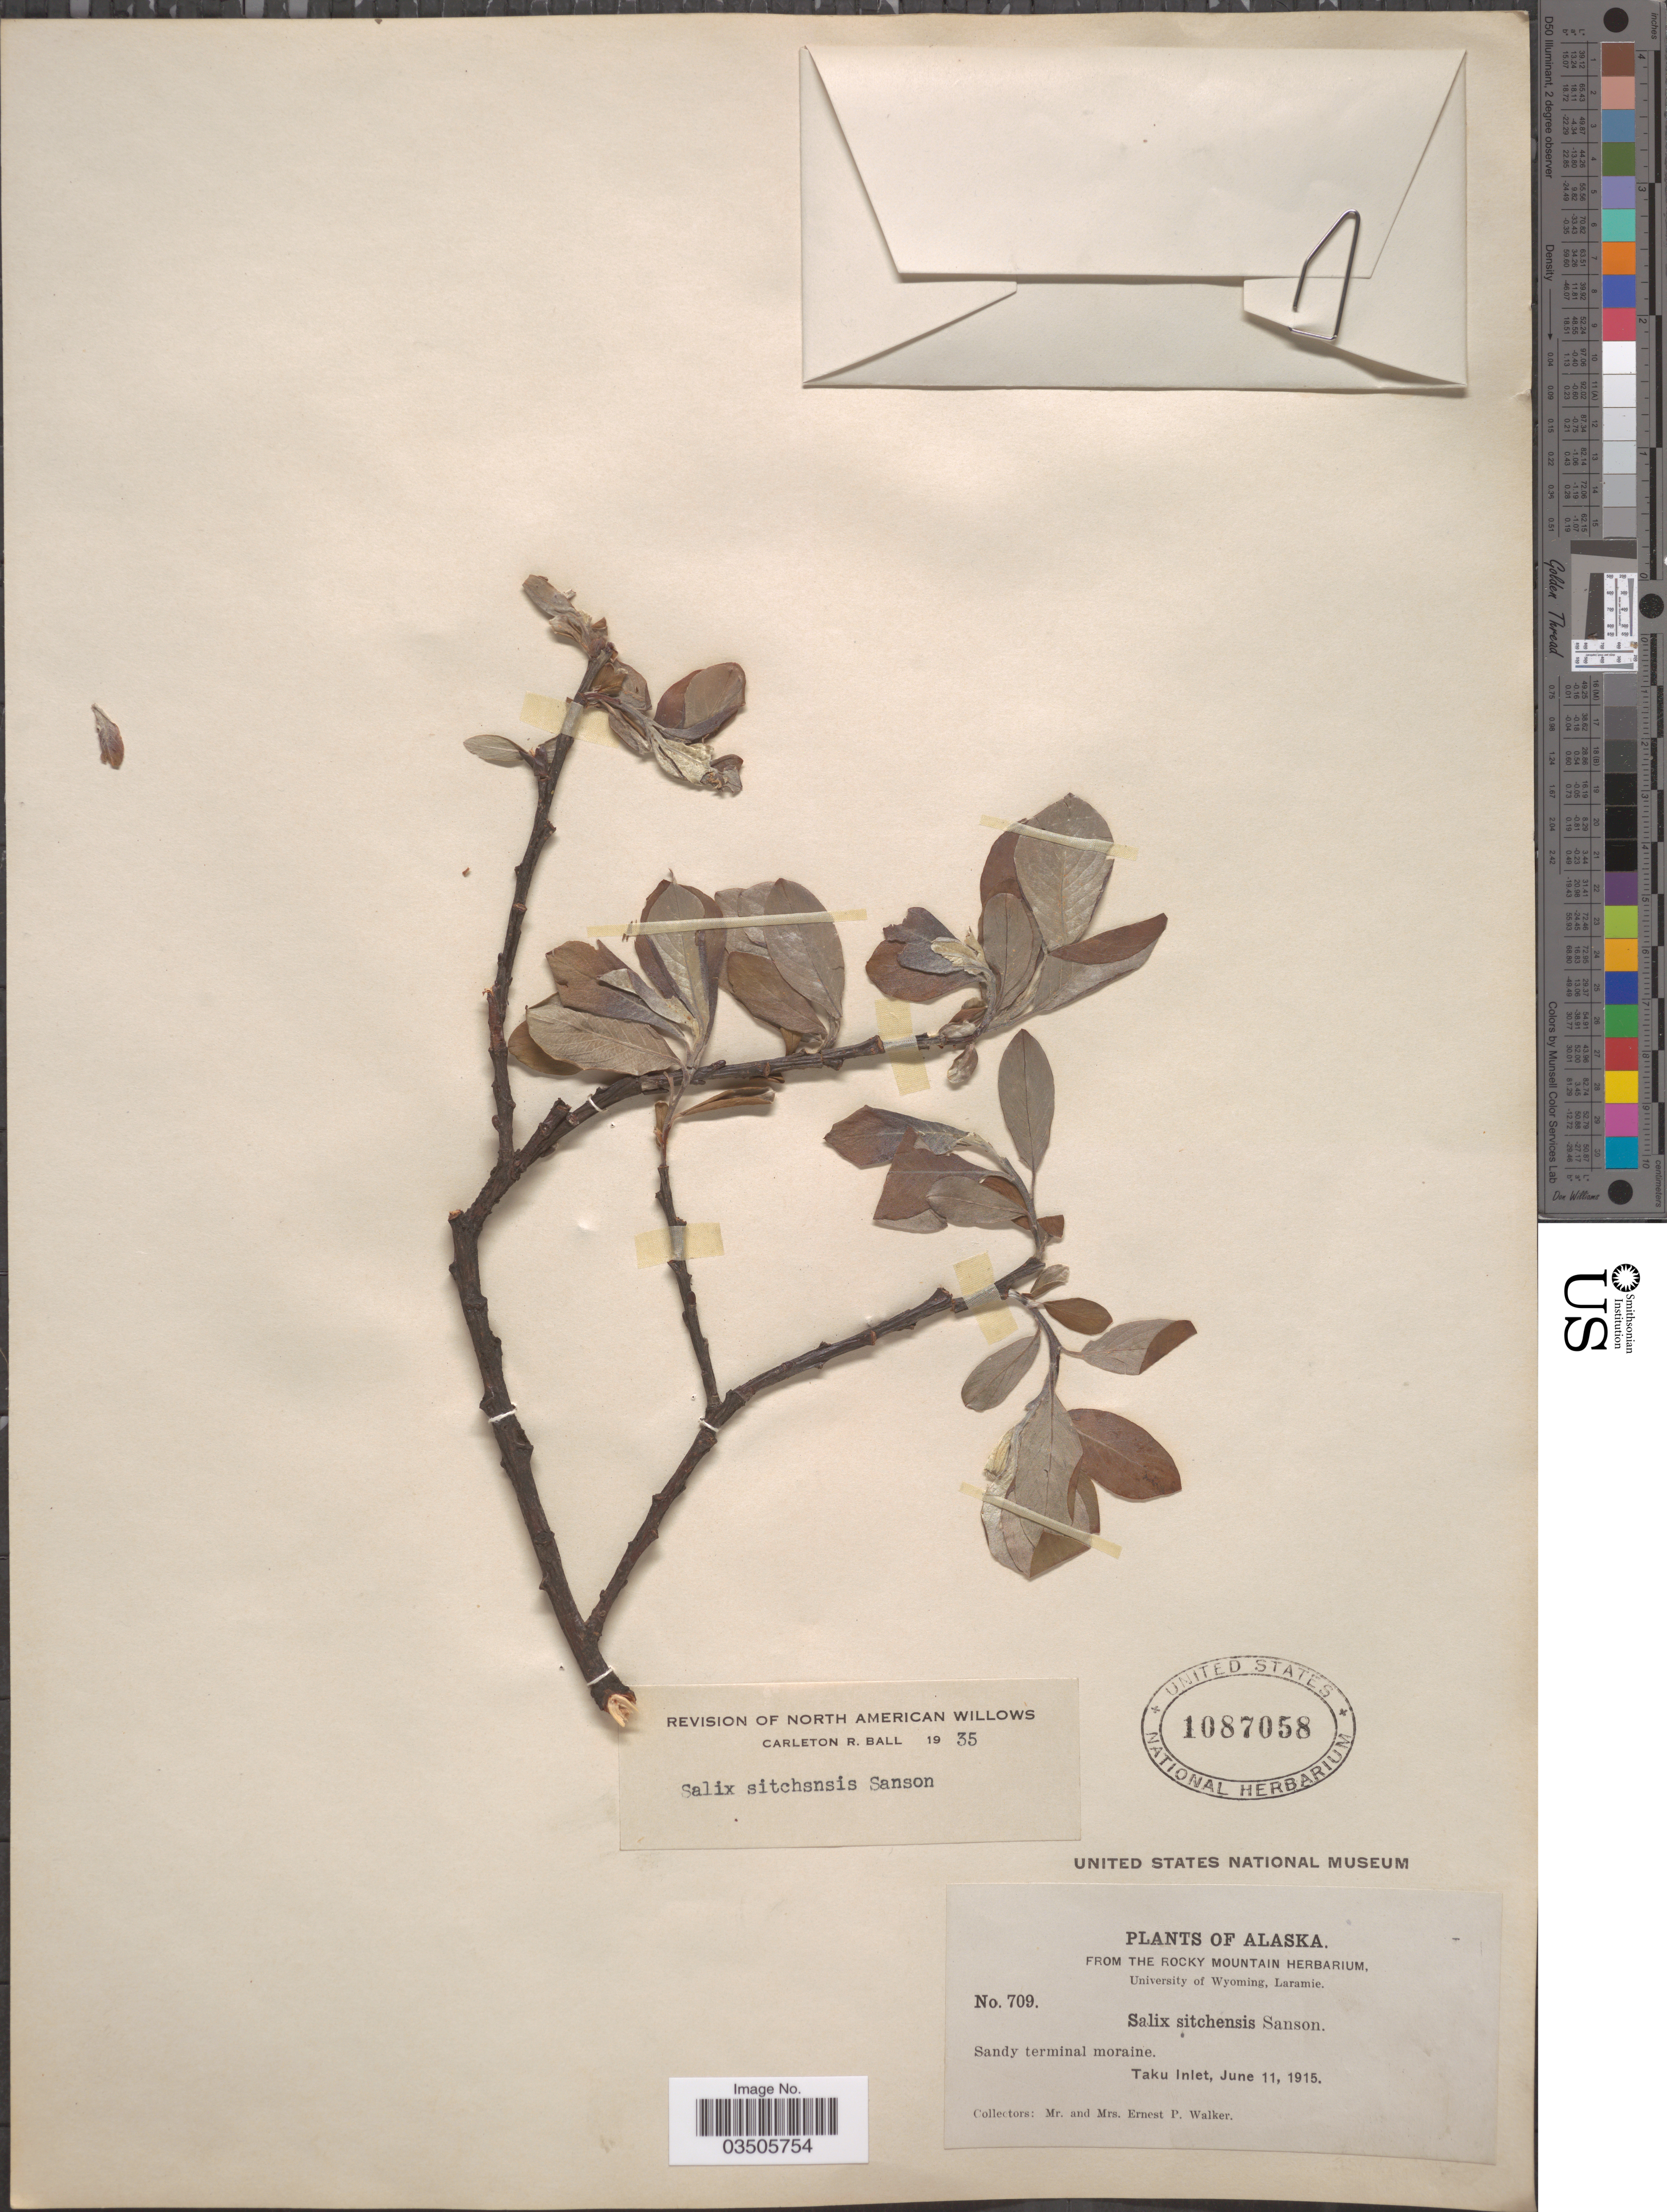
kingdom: Plantae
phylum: Tracheophyta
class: Magnoliopsida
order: Malpighiales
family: Salicaceae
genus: Salix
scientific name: Salix sitchensis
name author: Sanson ex Bong.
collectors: E. P. Walker & E. Walker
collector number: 709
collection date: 1915-06-11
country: United States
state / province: Alaska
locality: Taku Inlet.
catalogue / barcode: US 1087058